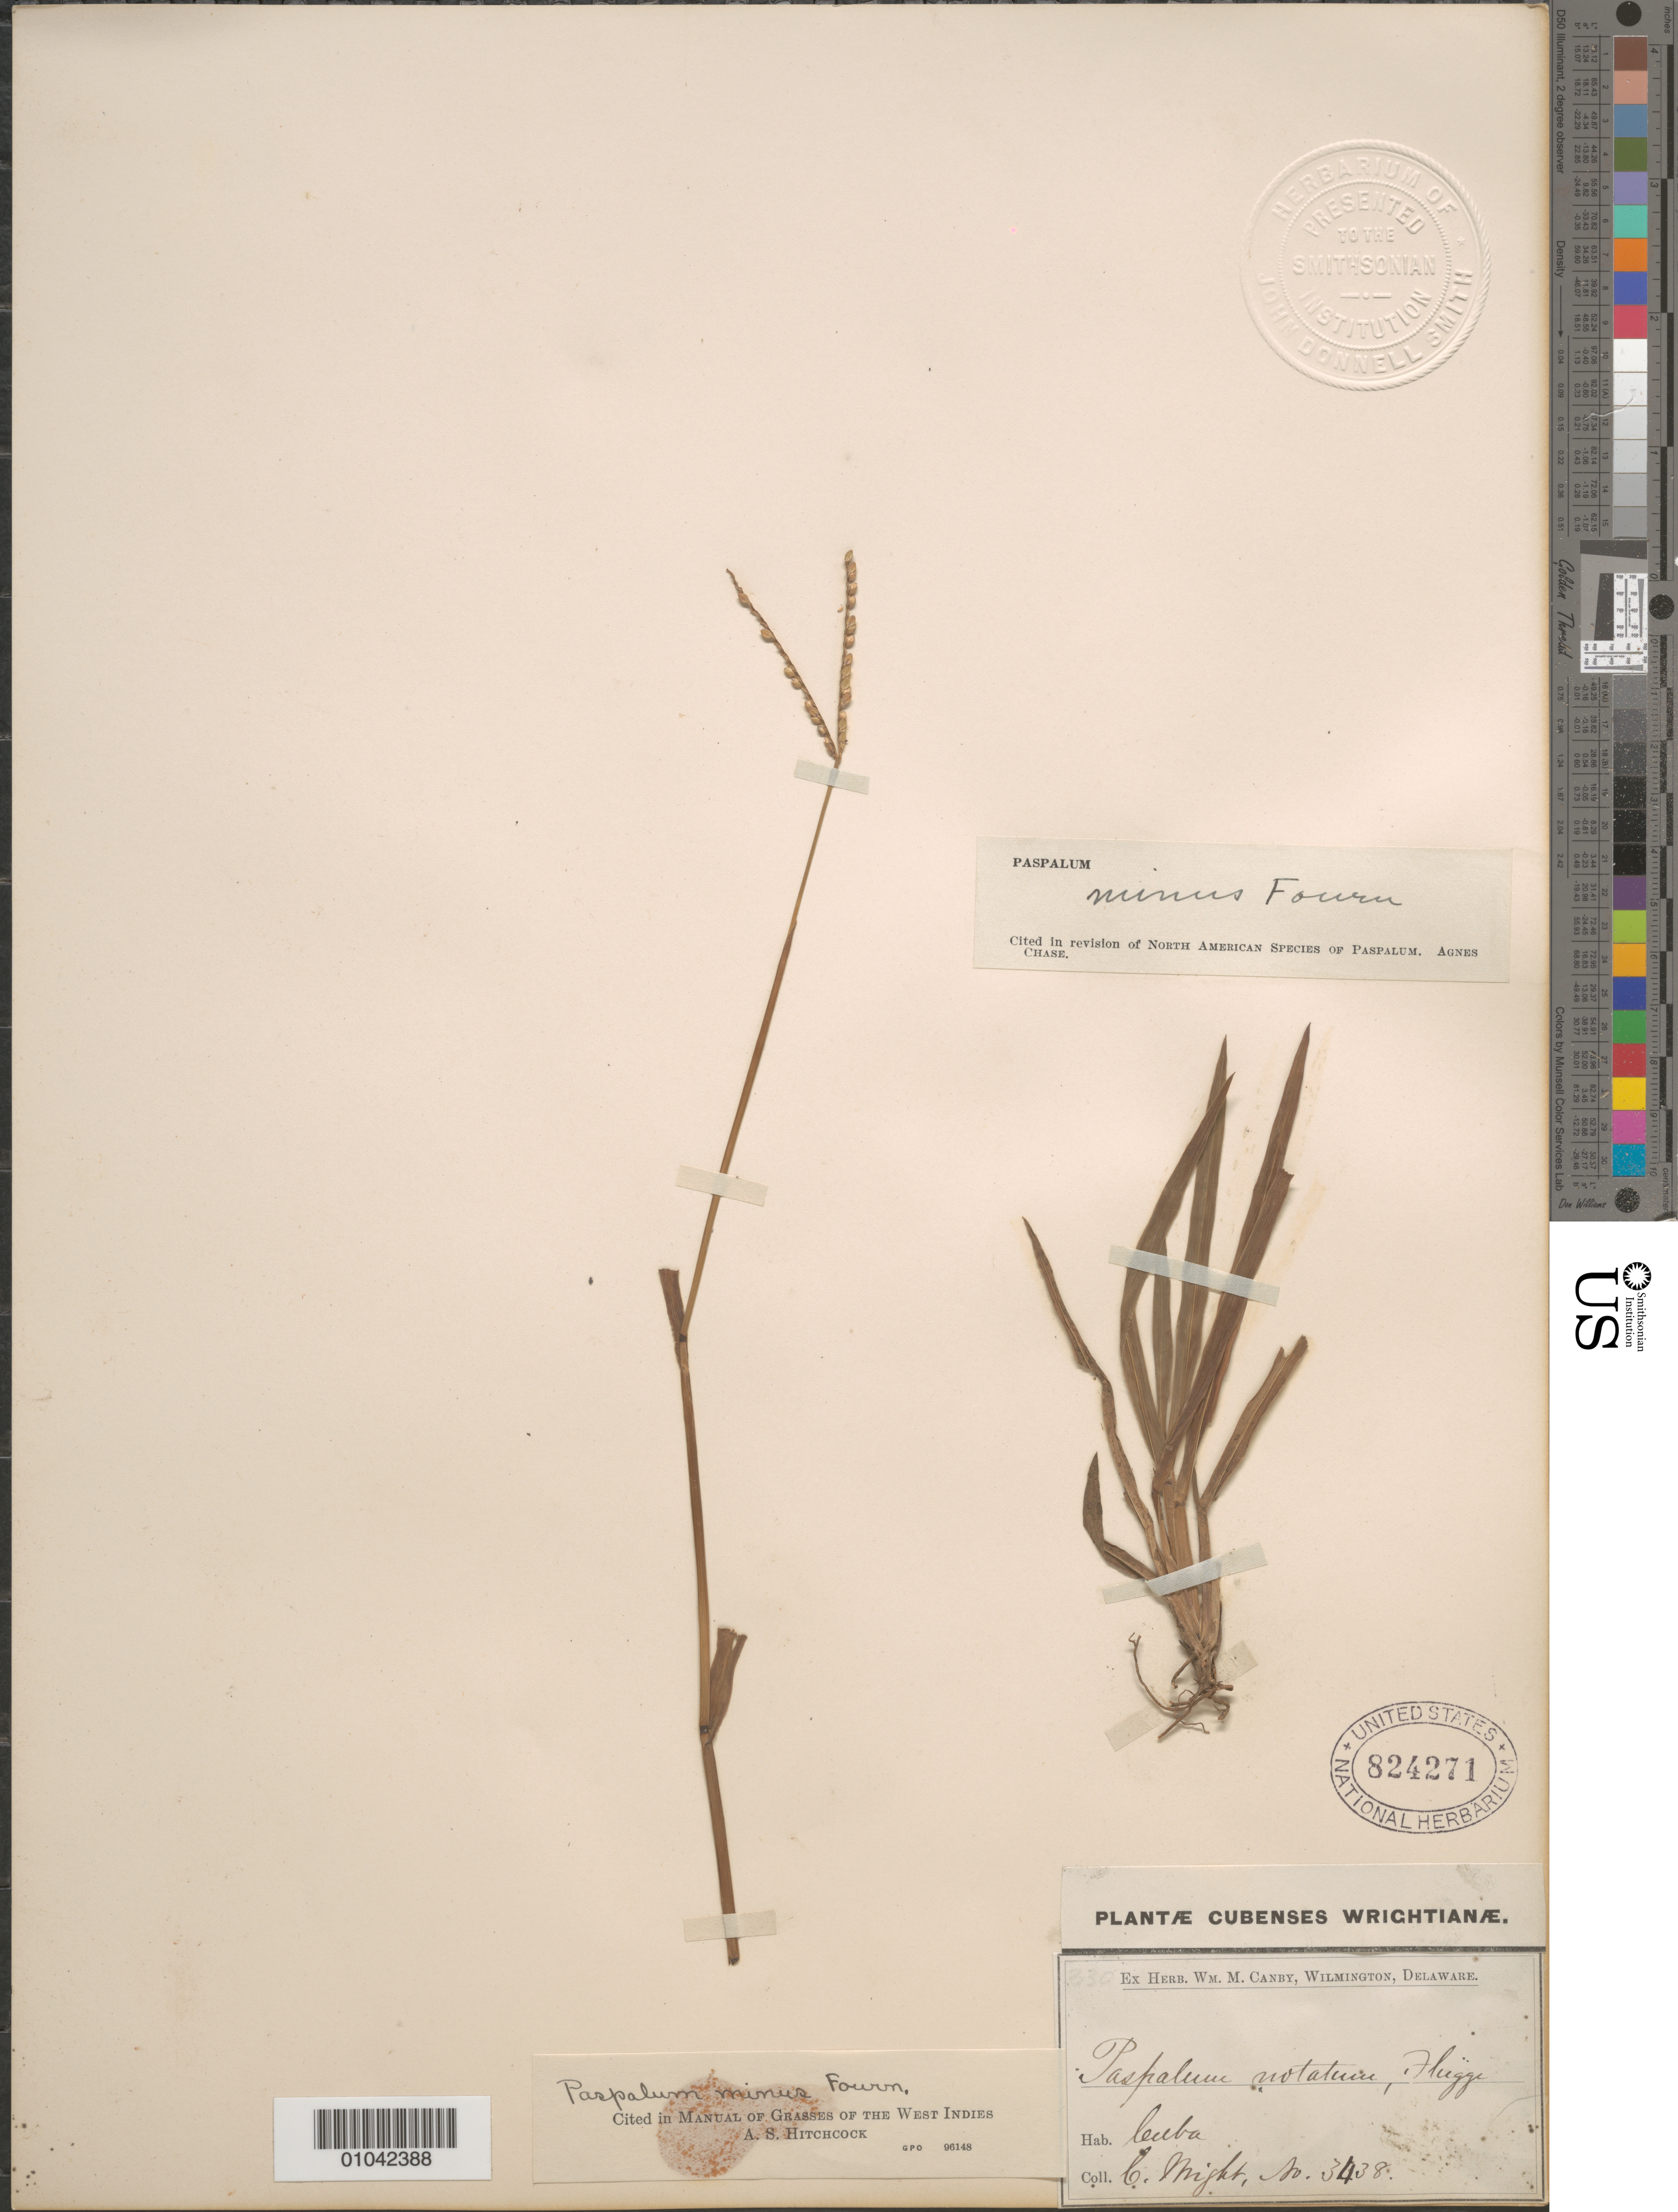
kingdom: Plantae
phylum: Tracheophyta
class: Liliopsida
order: Poales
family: Poaceae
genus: Paspalum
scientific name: Paspalum minus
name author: E. Fourn.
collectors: C. Wright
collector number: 3438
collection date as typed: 1800 to 1899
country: Cuba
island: Cuba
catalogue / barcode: US 824271